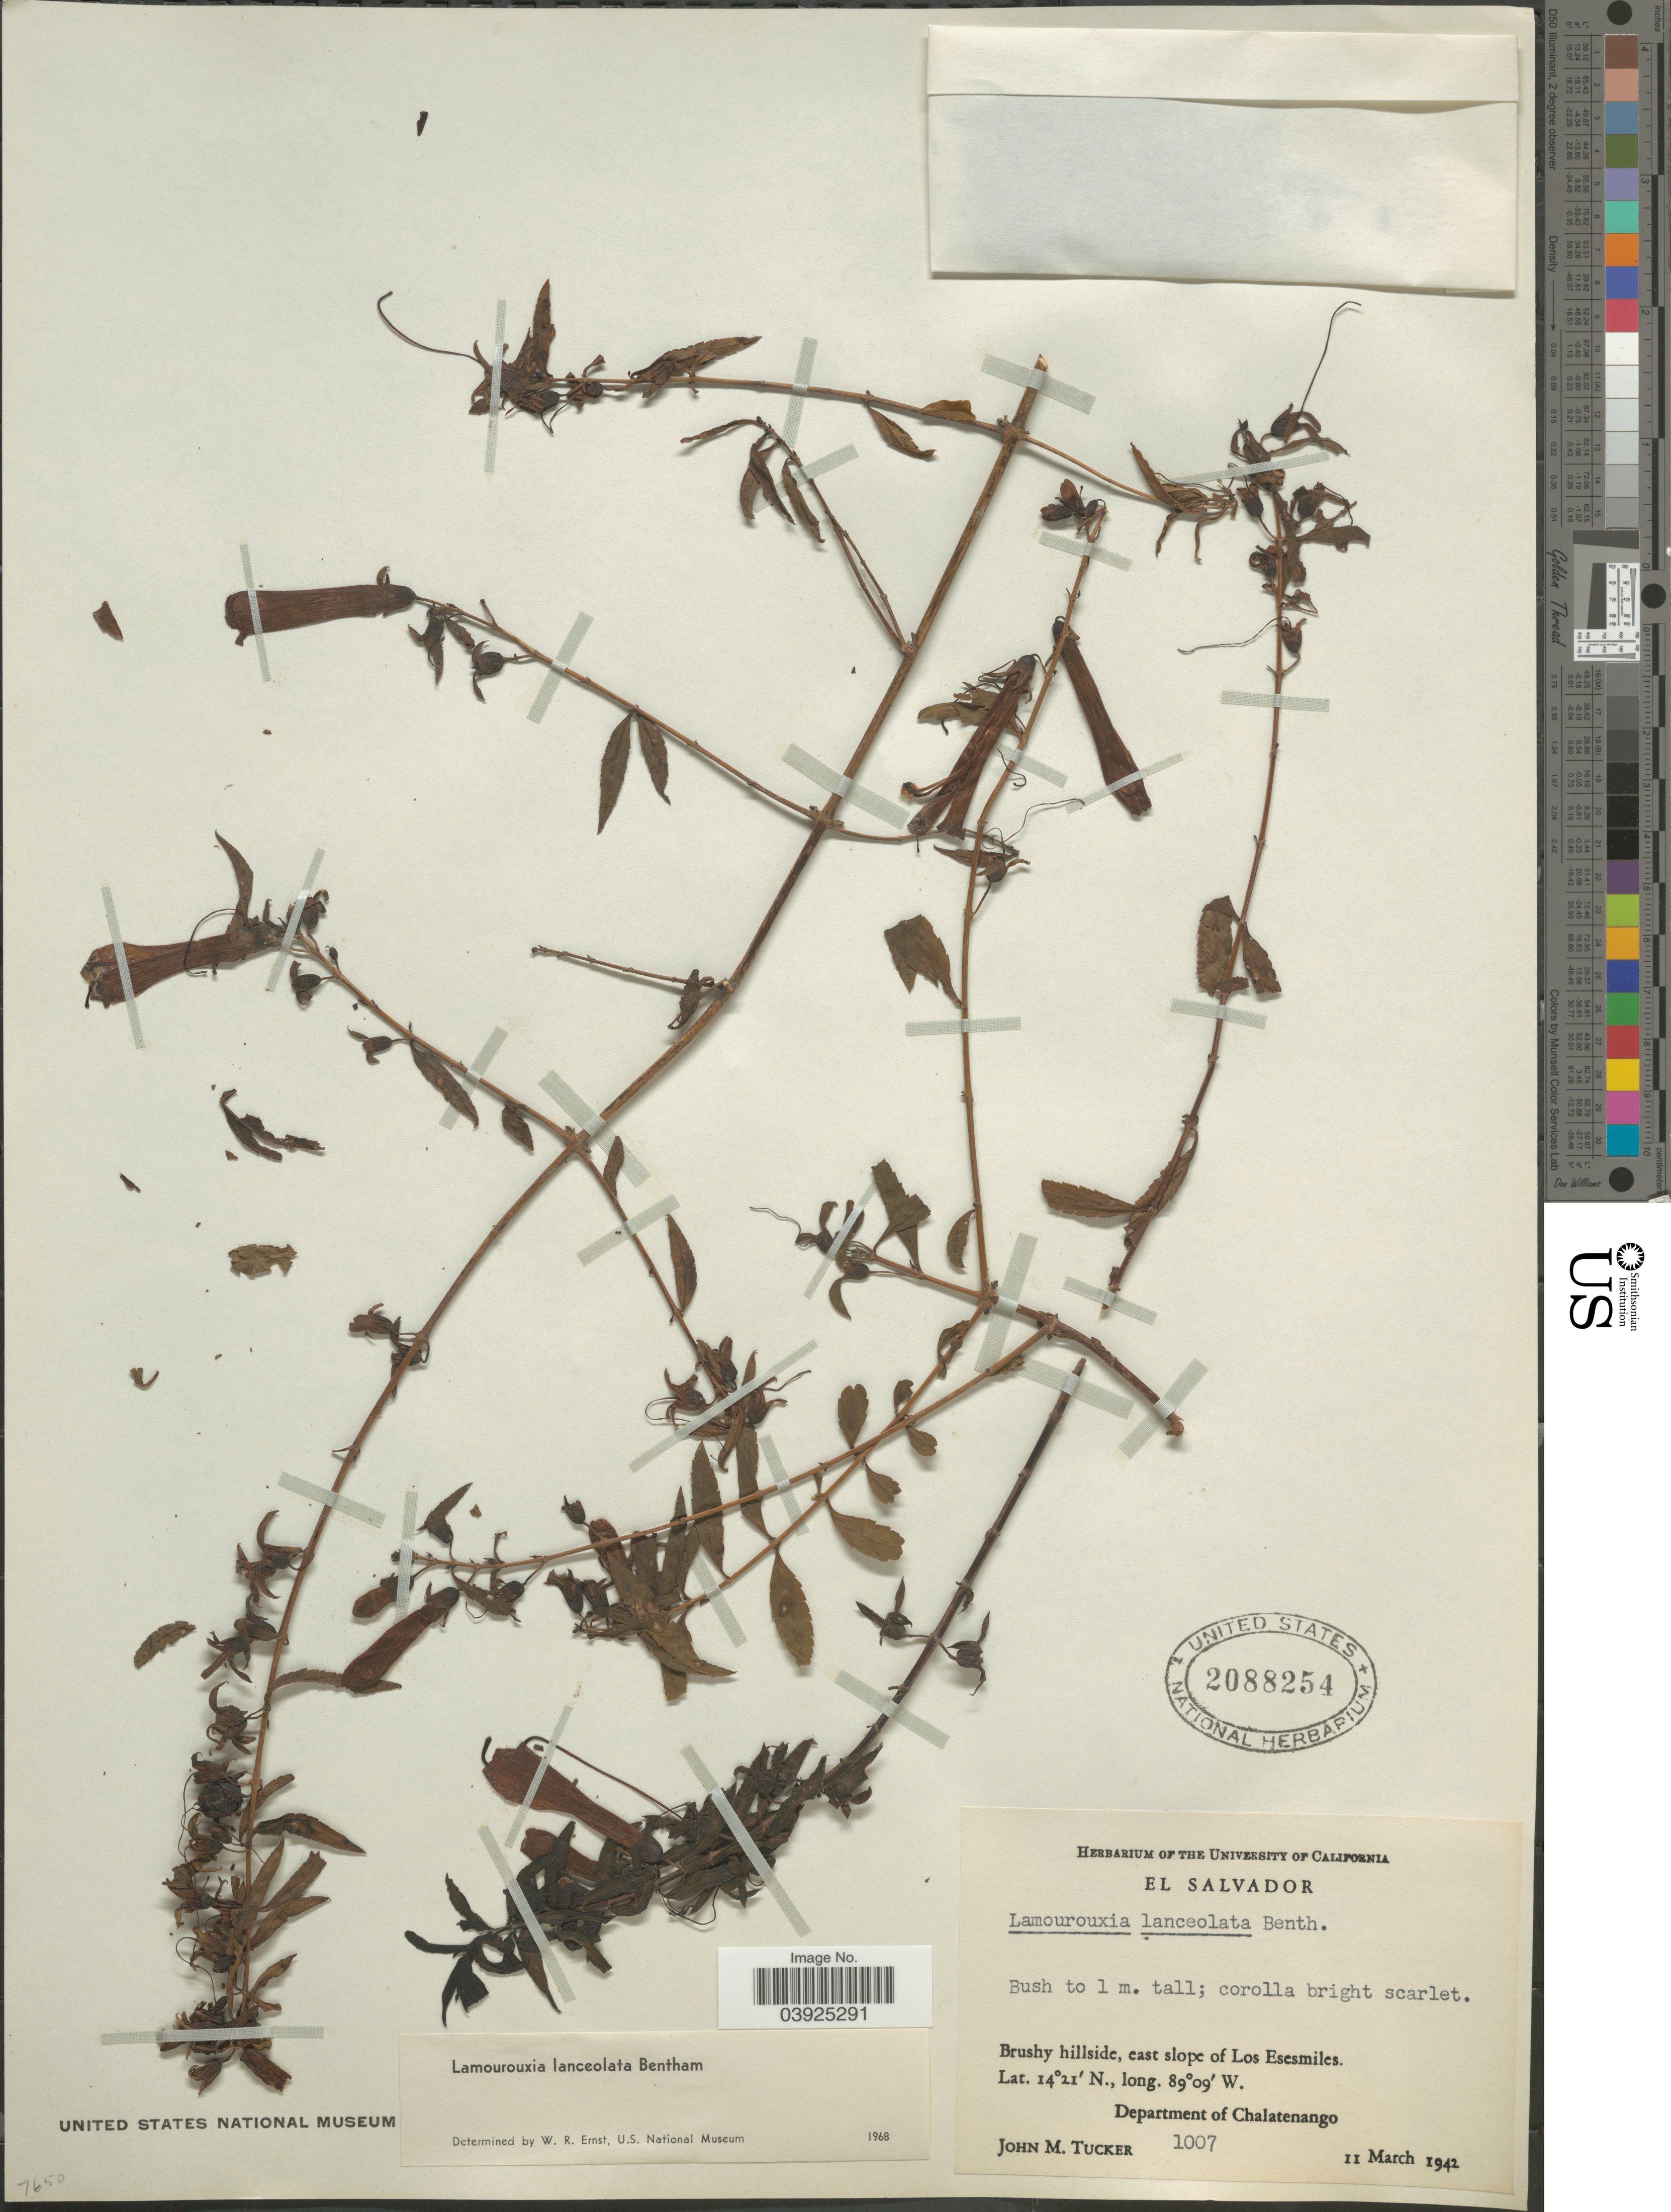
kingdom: Plantae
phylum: Tracheophyta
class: Magnoliopsida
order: Lamiales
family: Orobanchaceae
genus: Lamourouxia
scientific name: Lamourouxia lanceolata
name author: Benth.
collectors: J. M. Tucker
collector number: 1007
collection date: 1942-03-11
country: El Salvador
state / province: Chalatenango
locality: Brushy hillside, east slope of Los Esesmiles. Department of Chalatenango.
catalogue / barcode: US 2088254